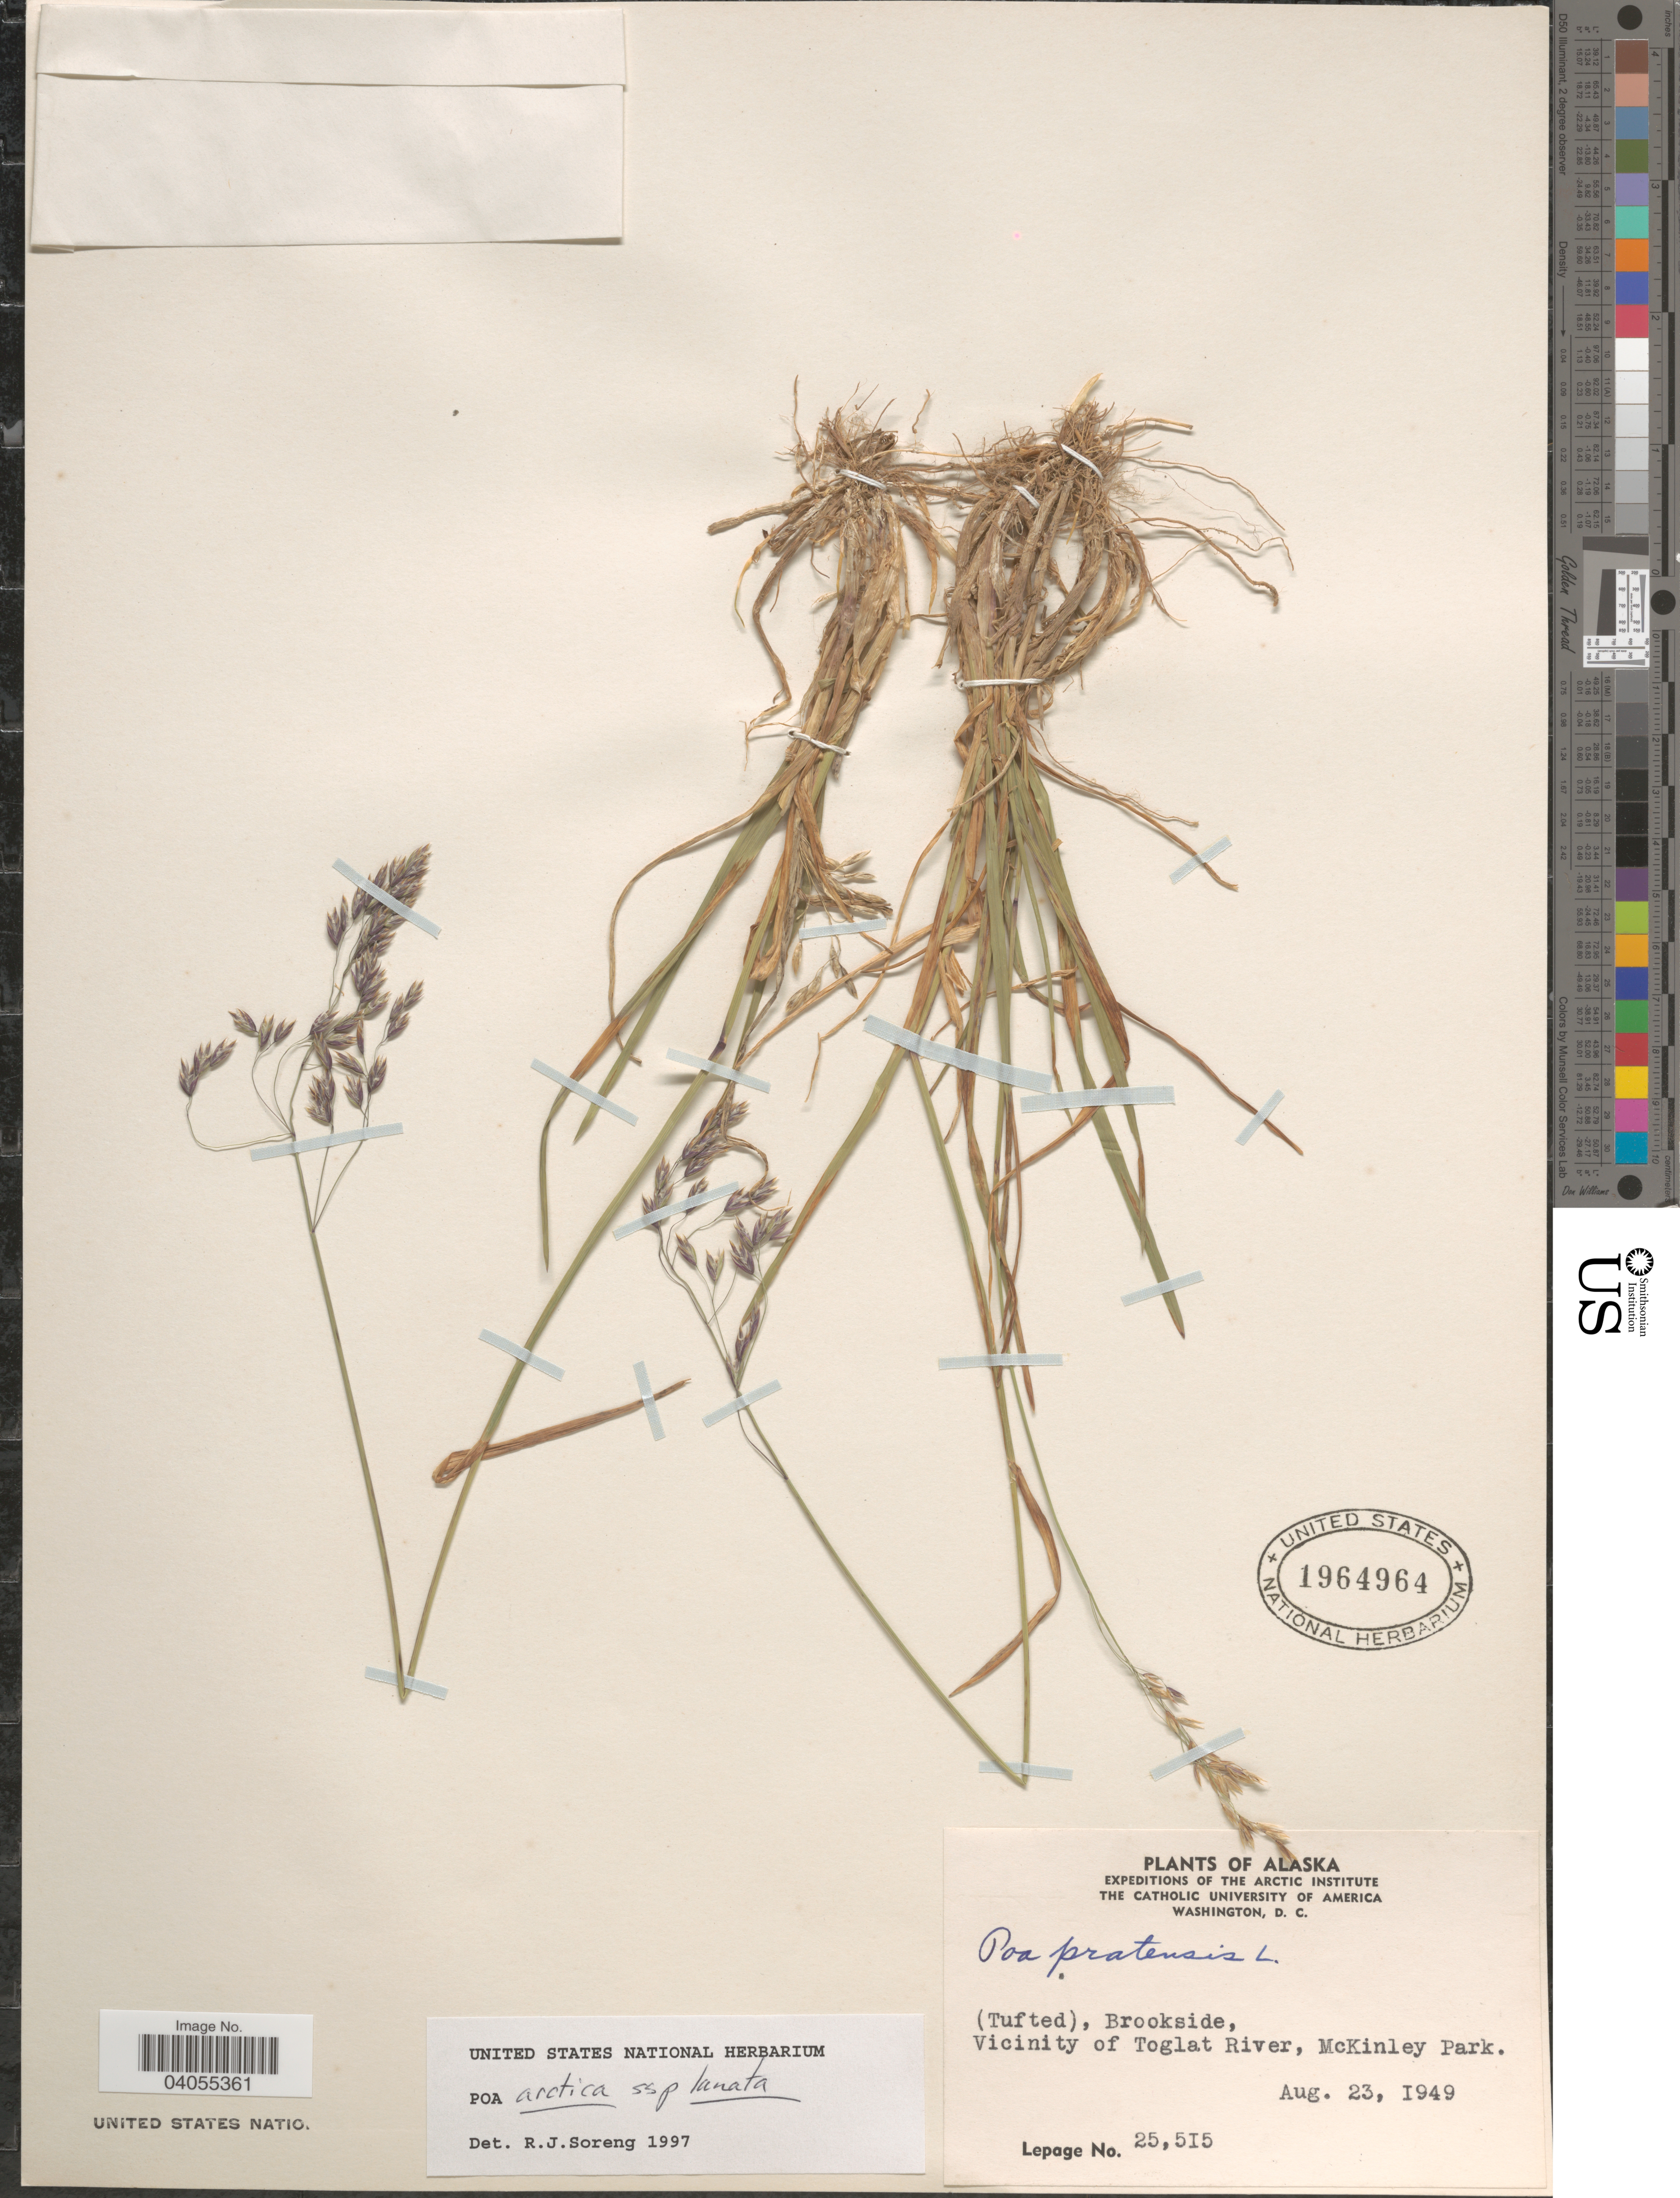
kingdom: Plantae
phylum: Tracheophyta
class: Liliopsida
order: Poales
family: Poaceae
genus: Poa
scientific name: Poa arctica subsp. lanata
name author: (Scribn. & Merr.) Soreng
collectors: -. LePage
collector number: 25515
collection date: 1949-08-13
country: United States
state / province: Alaska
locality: (tufted), Brookside, Vicinity of Toglat River, McKinley Park.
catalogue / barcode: US 1964964